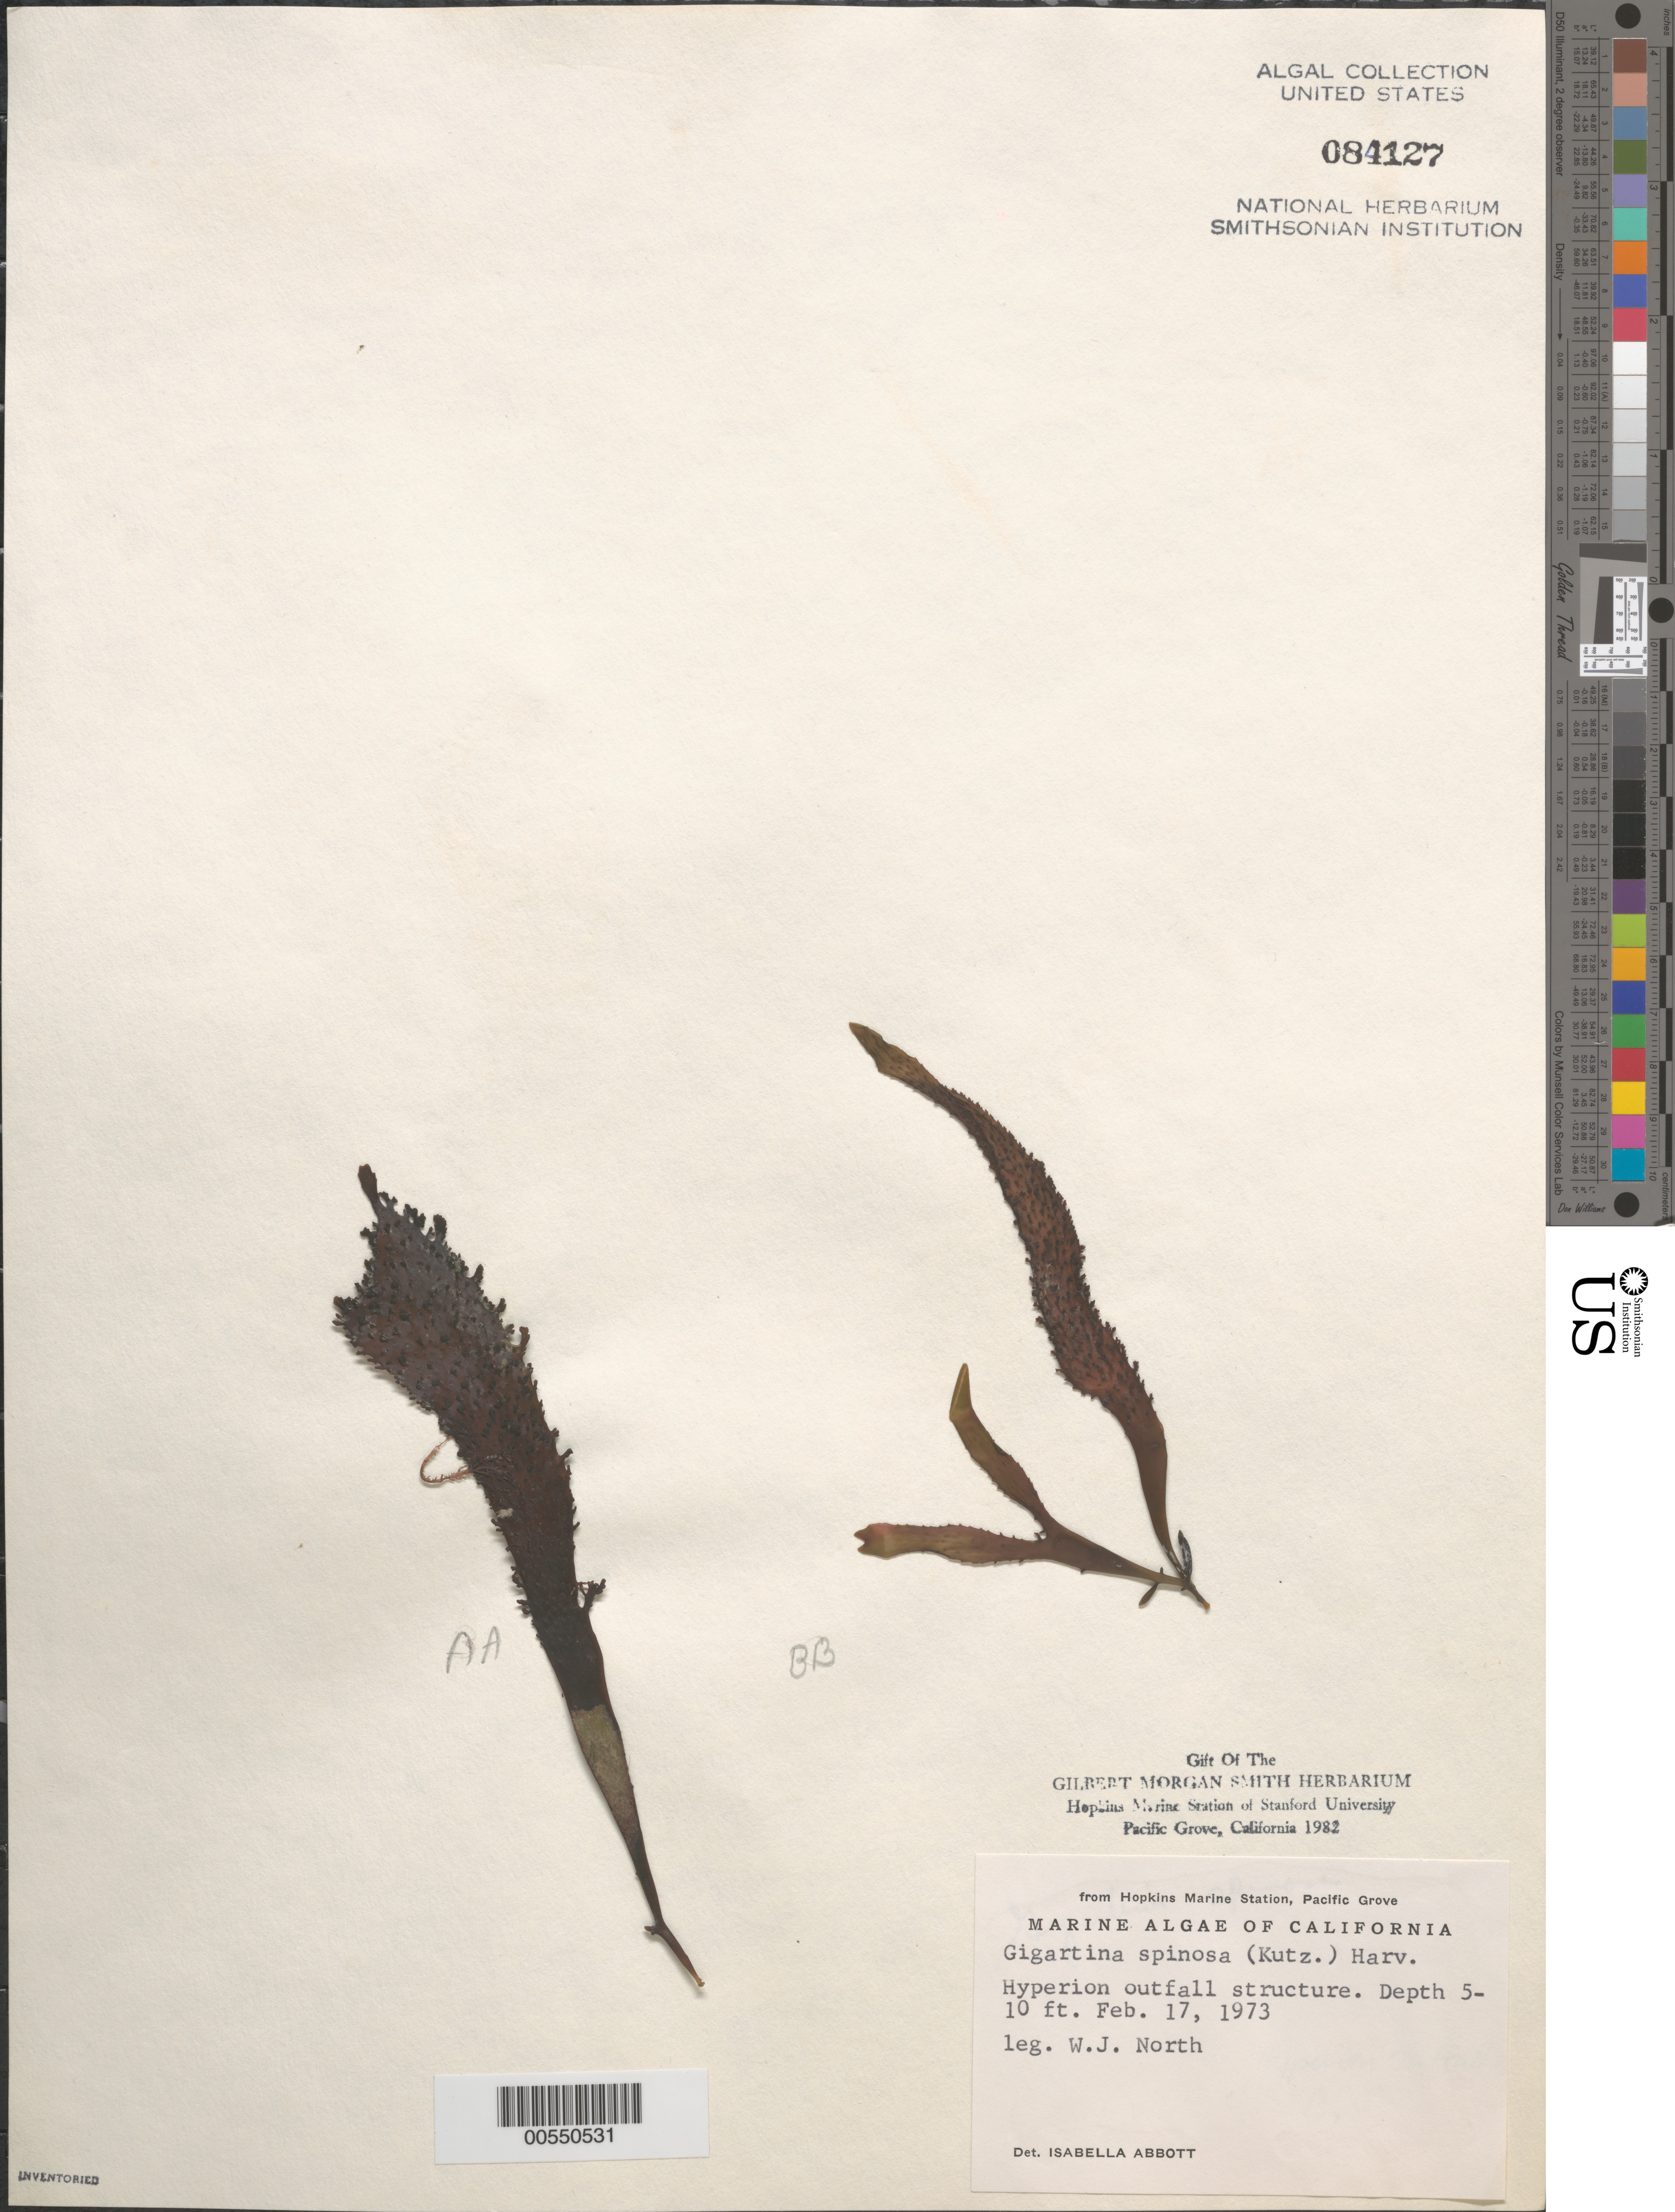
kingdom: Plantae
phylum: Rhodophyta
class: Florideophyceae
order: Gigartinales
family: Gigartinaceae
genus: Chondracanthus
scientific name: Chondracanthus spinosus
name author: (Kütz.) Guiry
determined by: Algae name updating Project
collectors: W. North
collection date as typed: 17 Feb 1973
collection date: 1973-02-17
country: United States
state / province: California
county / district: Los Angeles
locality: Hyperion Outfall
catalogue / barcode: US 84127